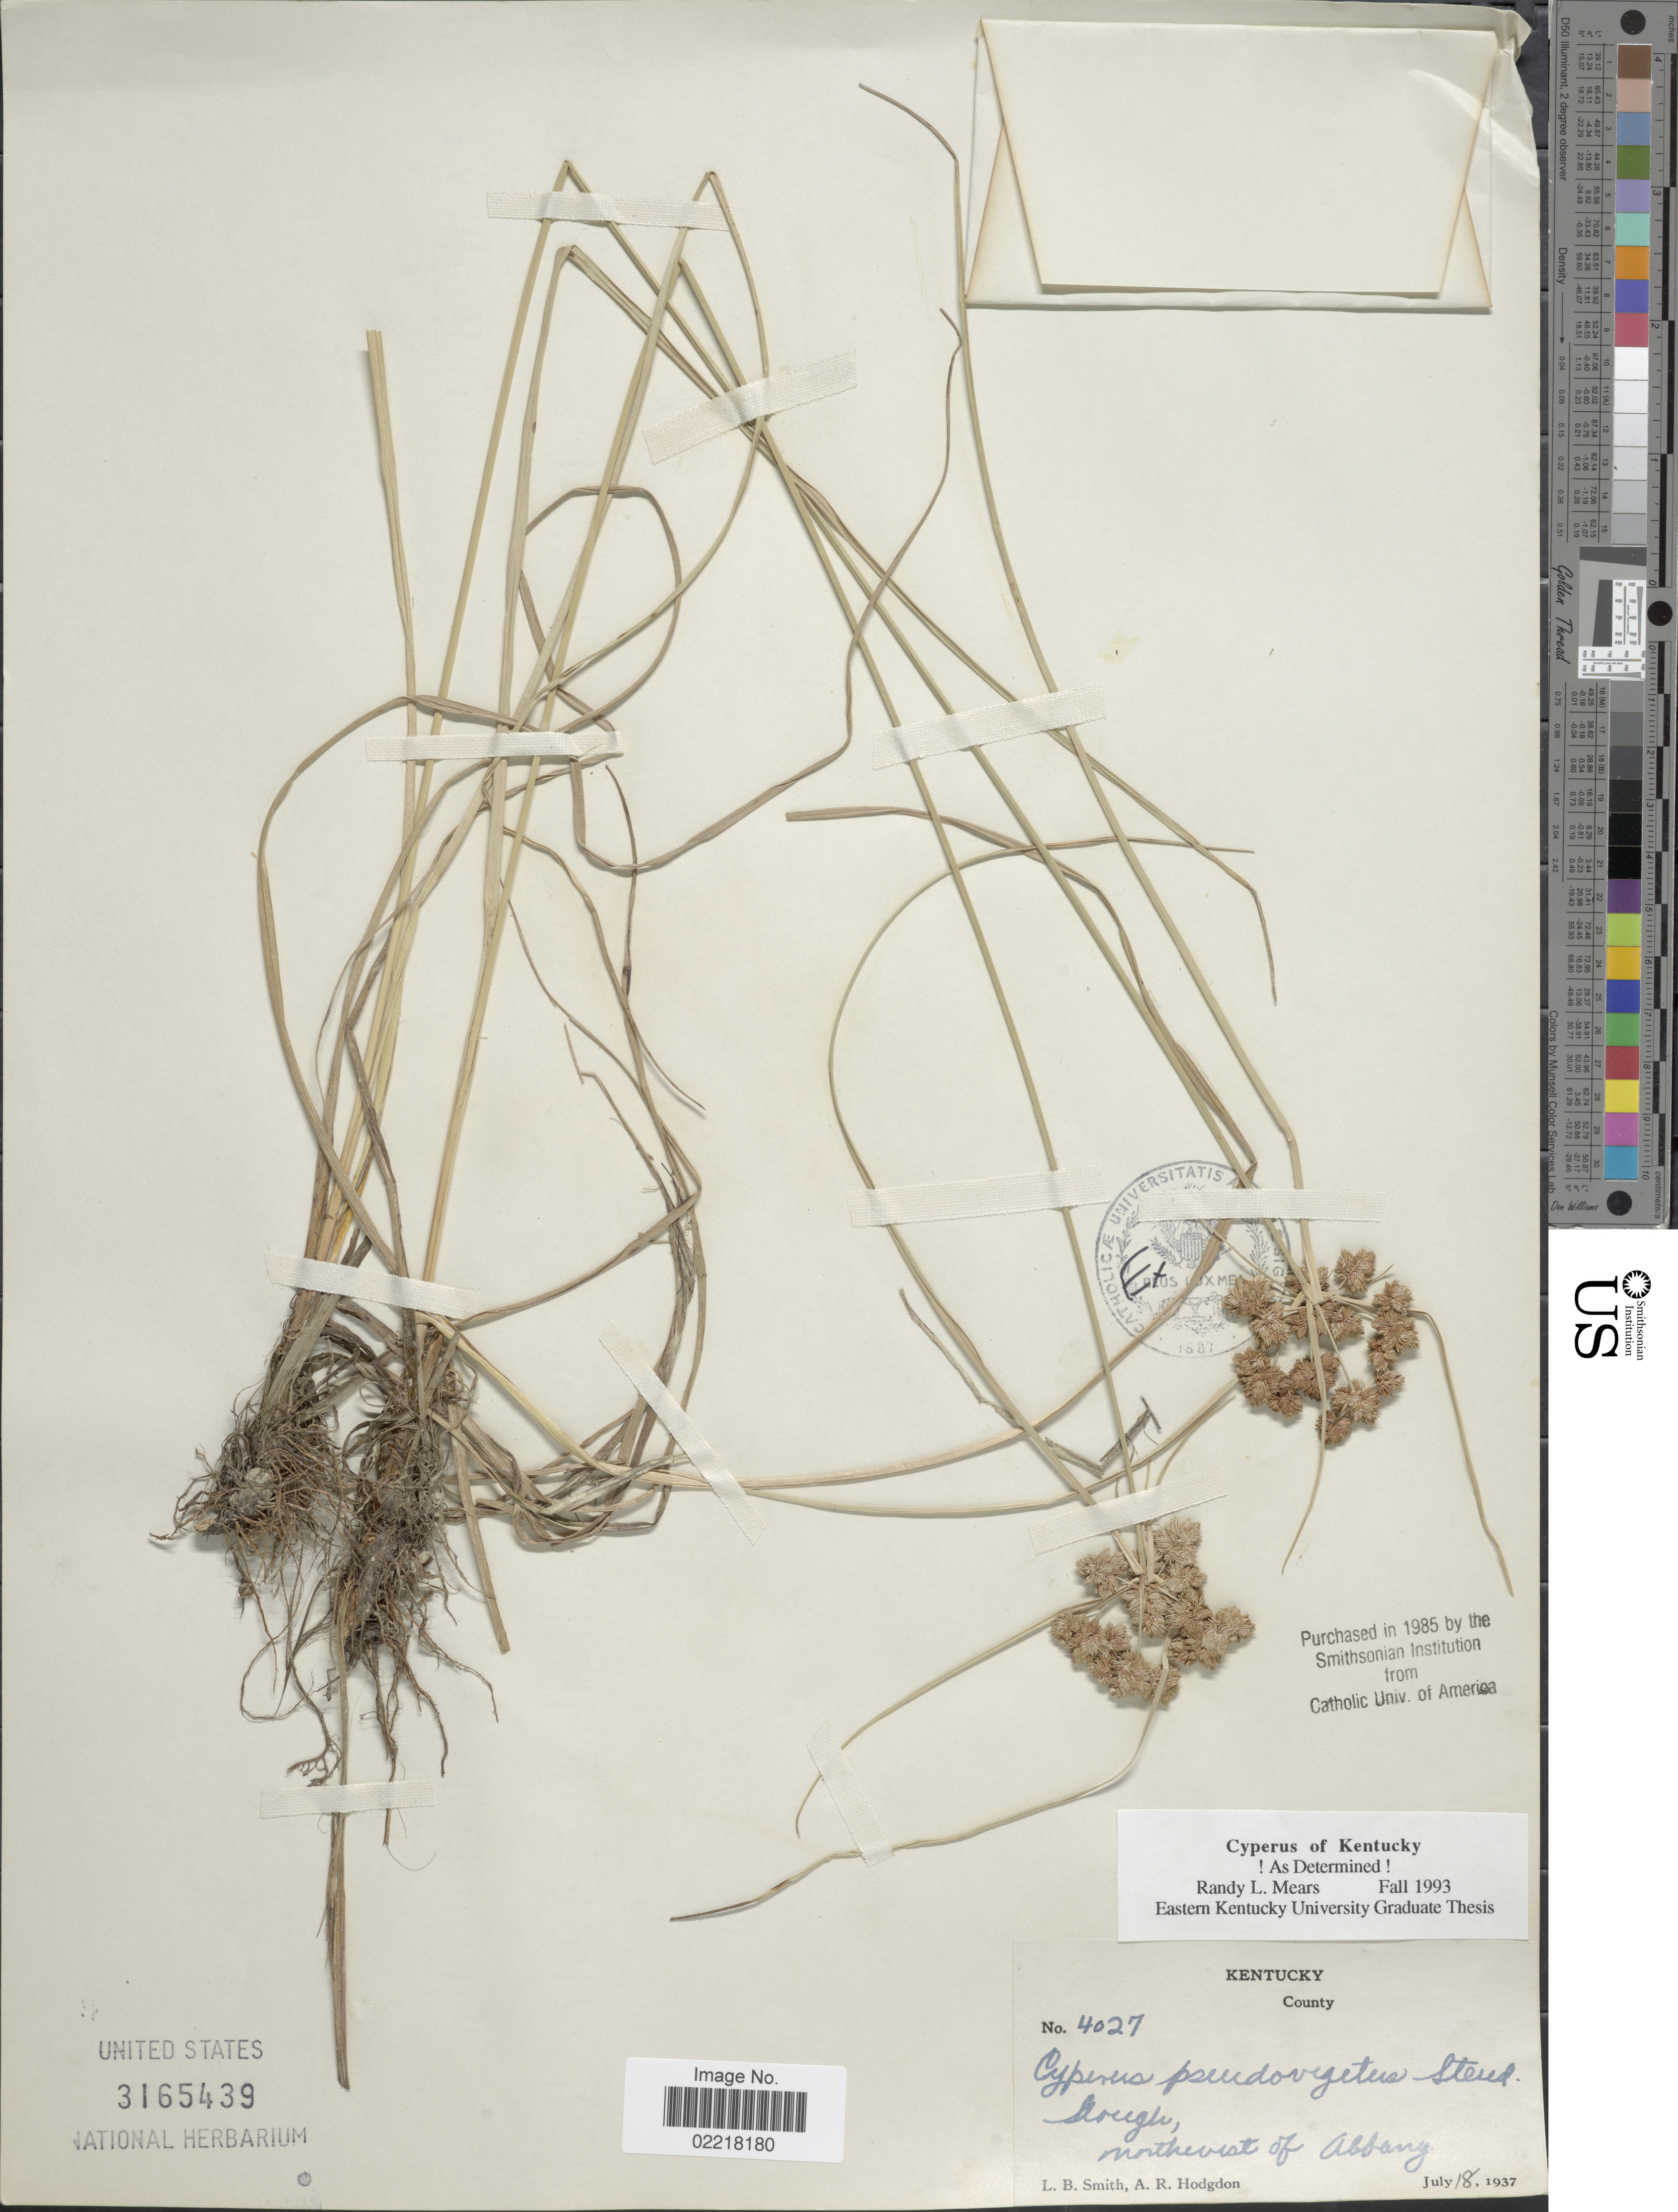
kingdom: Plantae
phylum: Tracheophyta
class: Liliopsida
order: Poales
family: Cyperaceae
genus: Cyperus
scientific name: Cyperus pseudovegetus Steud.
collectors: L. Smith & A. R. Hodgdon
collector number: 4027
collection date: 1937-07-18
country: United States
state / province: Kentucky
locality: Slough, northwest of Albany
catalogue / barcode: US 3165439